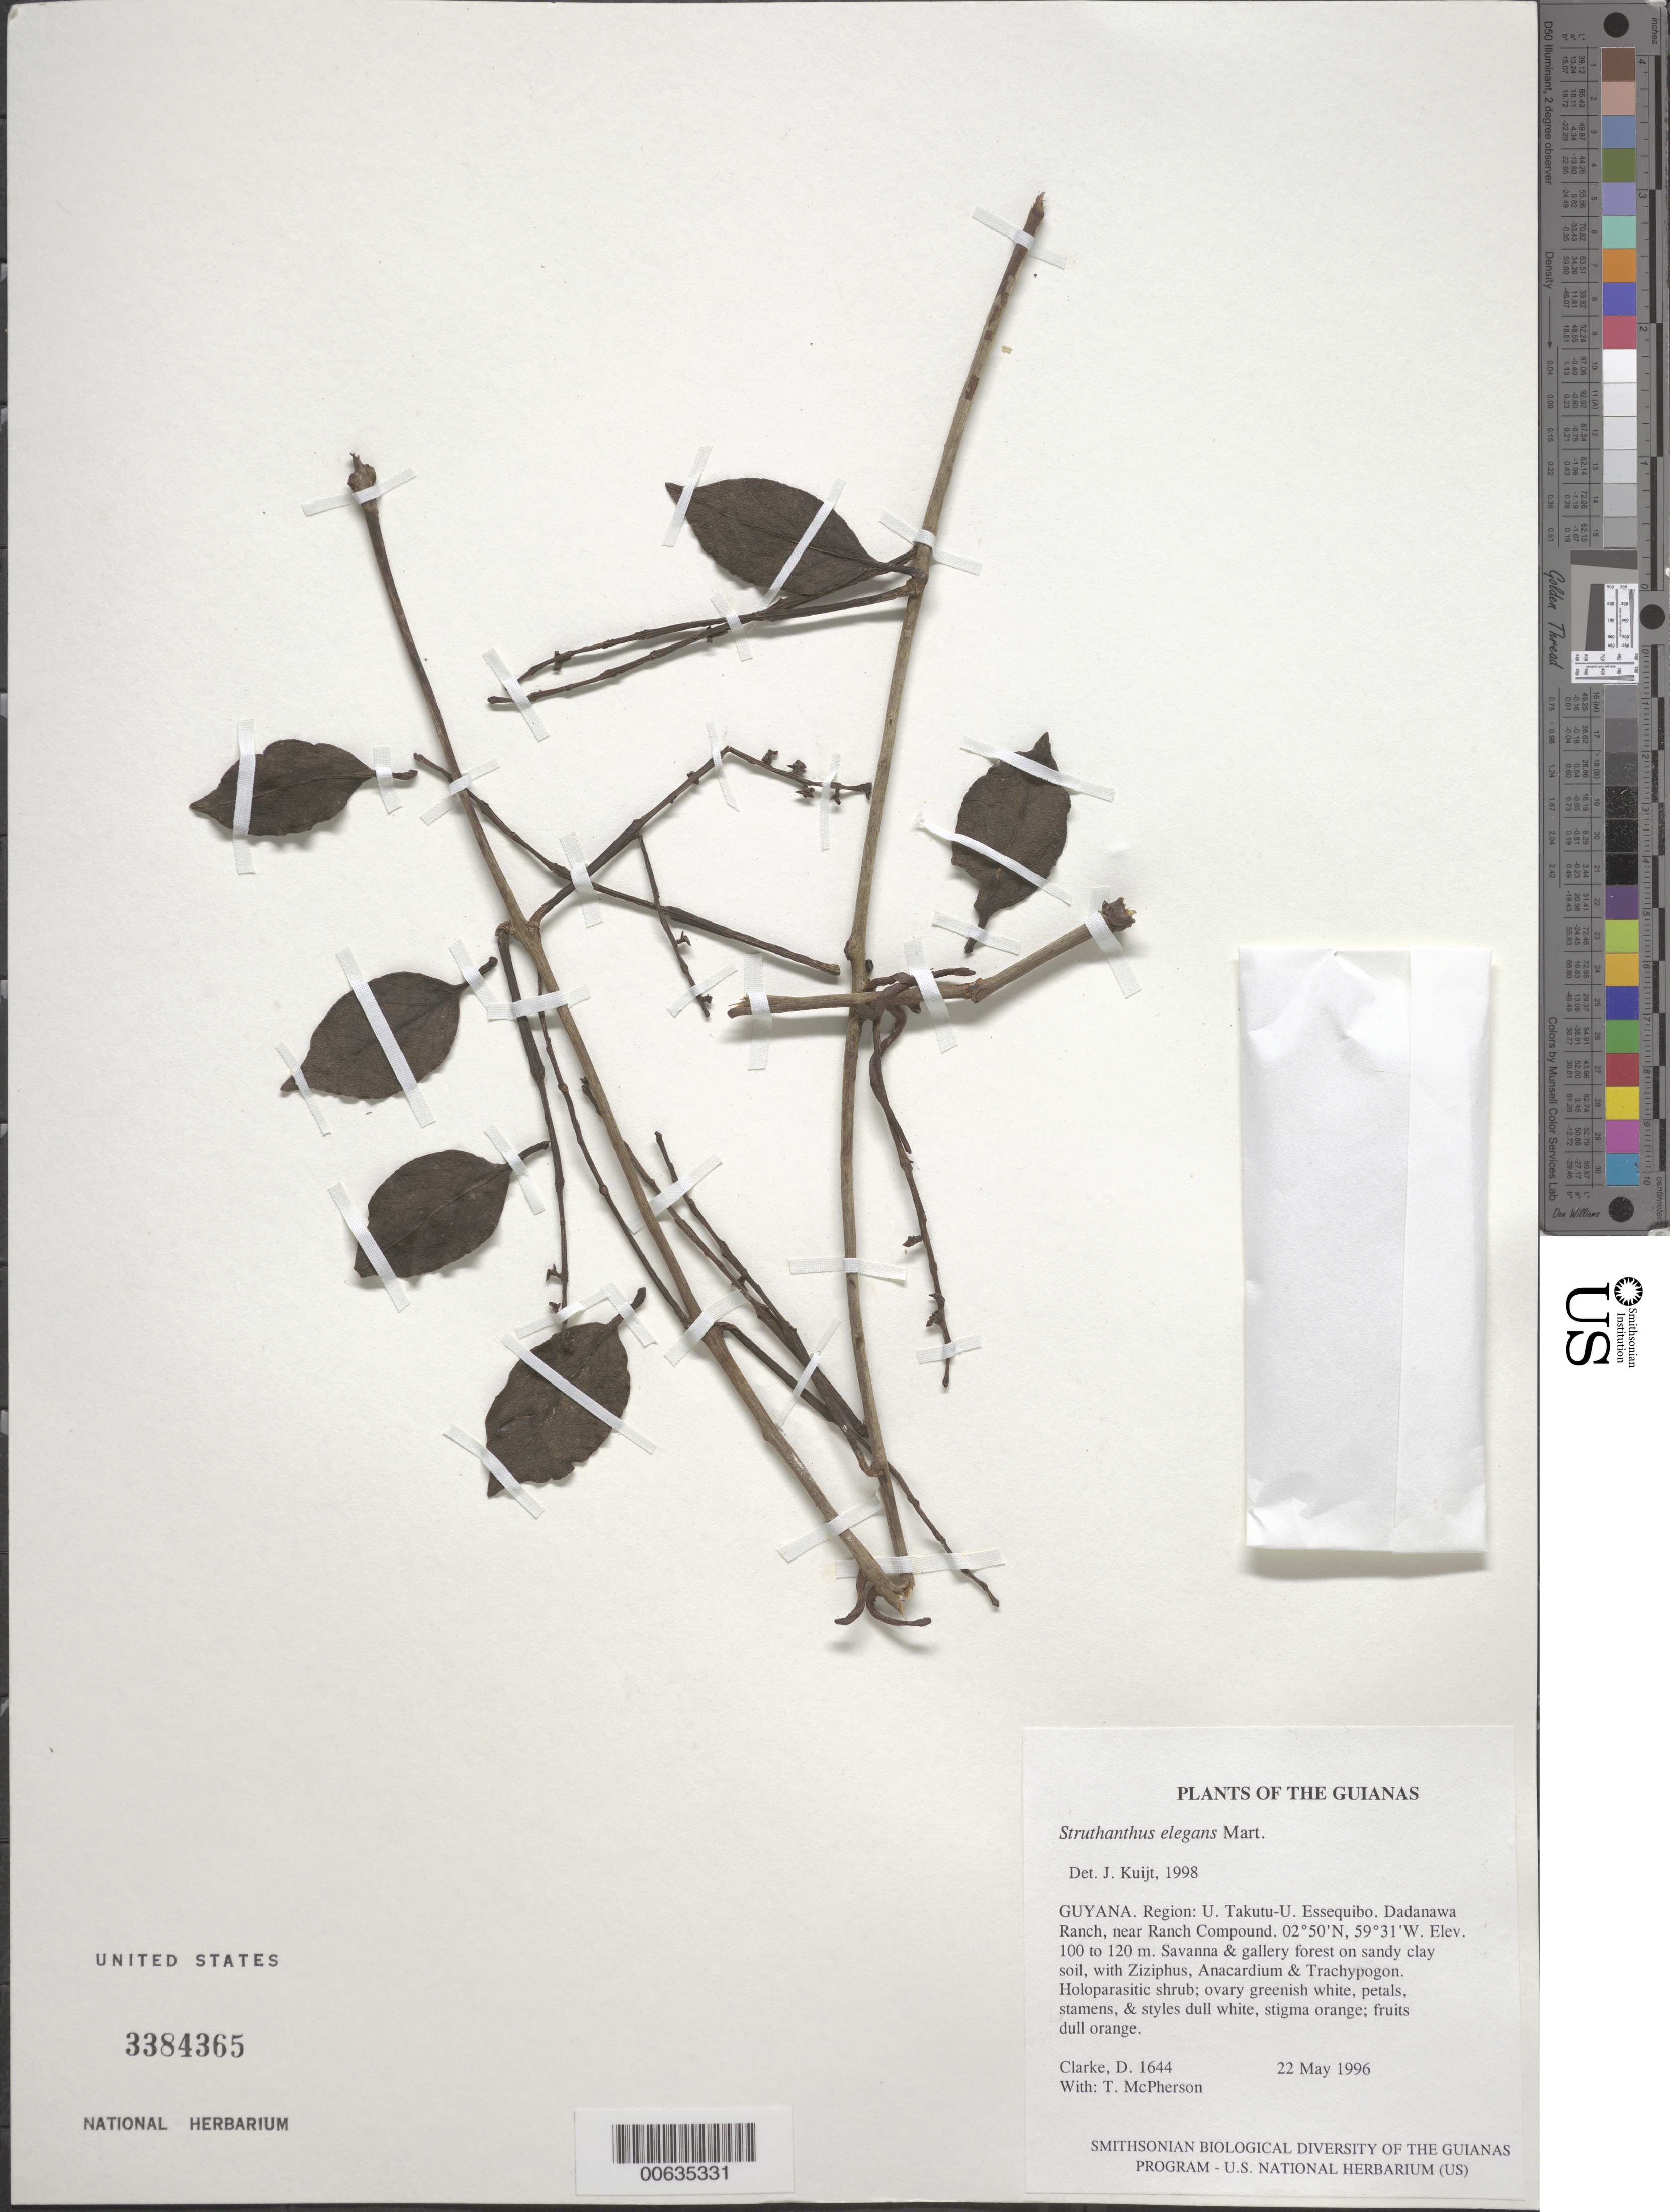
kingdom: Plantae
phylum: Tracheophyta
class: Magnoliopsida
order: Santalales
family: Loranthaceae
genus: Struthanthus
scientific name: Struthanthus elegans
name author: Mart.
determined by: Kuijt, Job, (CANADA)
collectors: H. D. Clarke & T. McPherson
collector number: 1644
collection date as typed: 22 May 1996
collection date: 1996-05-22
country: Guyana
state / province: U. Takutu-U. Essequibo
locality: Dadanawa Ranch, near Ranch Compound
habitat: Savanna & gallery forest on sandy clay soil, with Ziziphus, Anacardium & Trachypogon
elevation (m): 100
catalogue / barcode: US 3384365